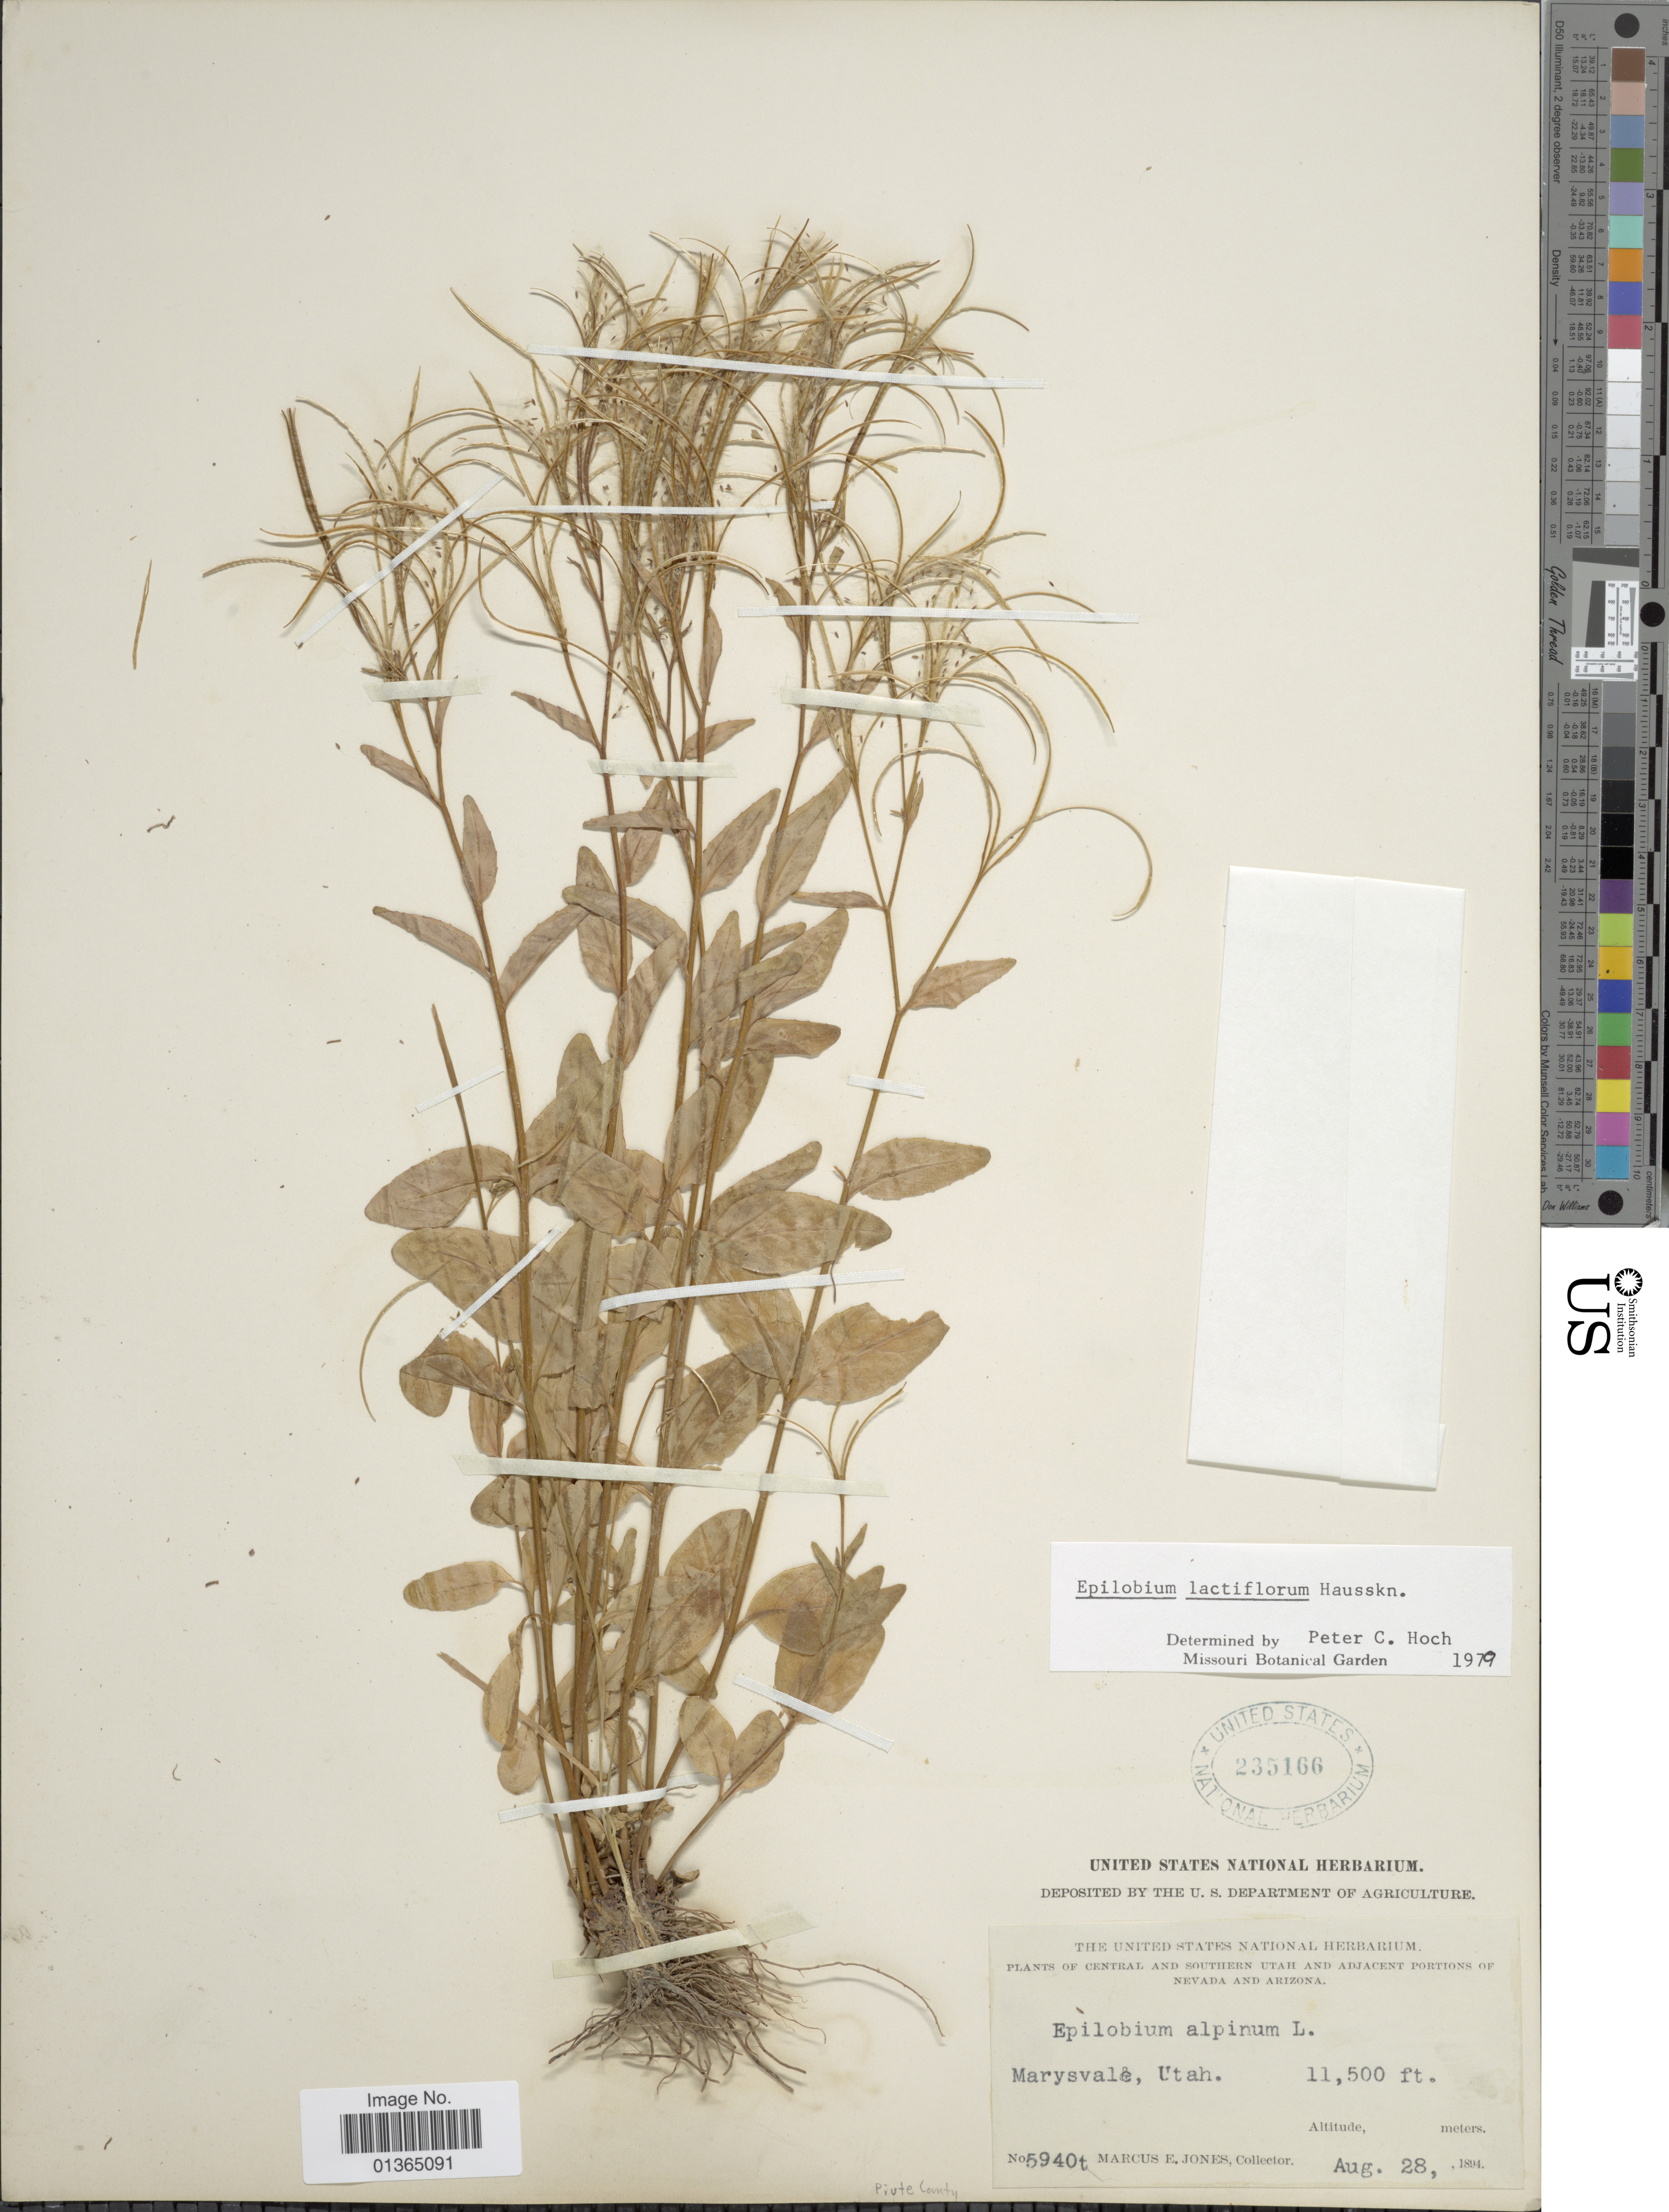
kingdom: Plantae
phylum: Tracheophyta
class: Magnoliopsida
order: Myrtales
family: Onagraceae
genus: Epilobium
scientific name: Epilobium lactiflorum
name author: Hausskn.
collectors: M. E. Jones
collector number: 5940t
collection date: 1894-08-28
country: United States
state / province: Utah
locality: Central and Southern Utah and adjacent portions of Nevada and Arizona. Marysvale.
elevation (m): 3505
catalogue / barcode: US 235166